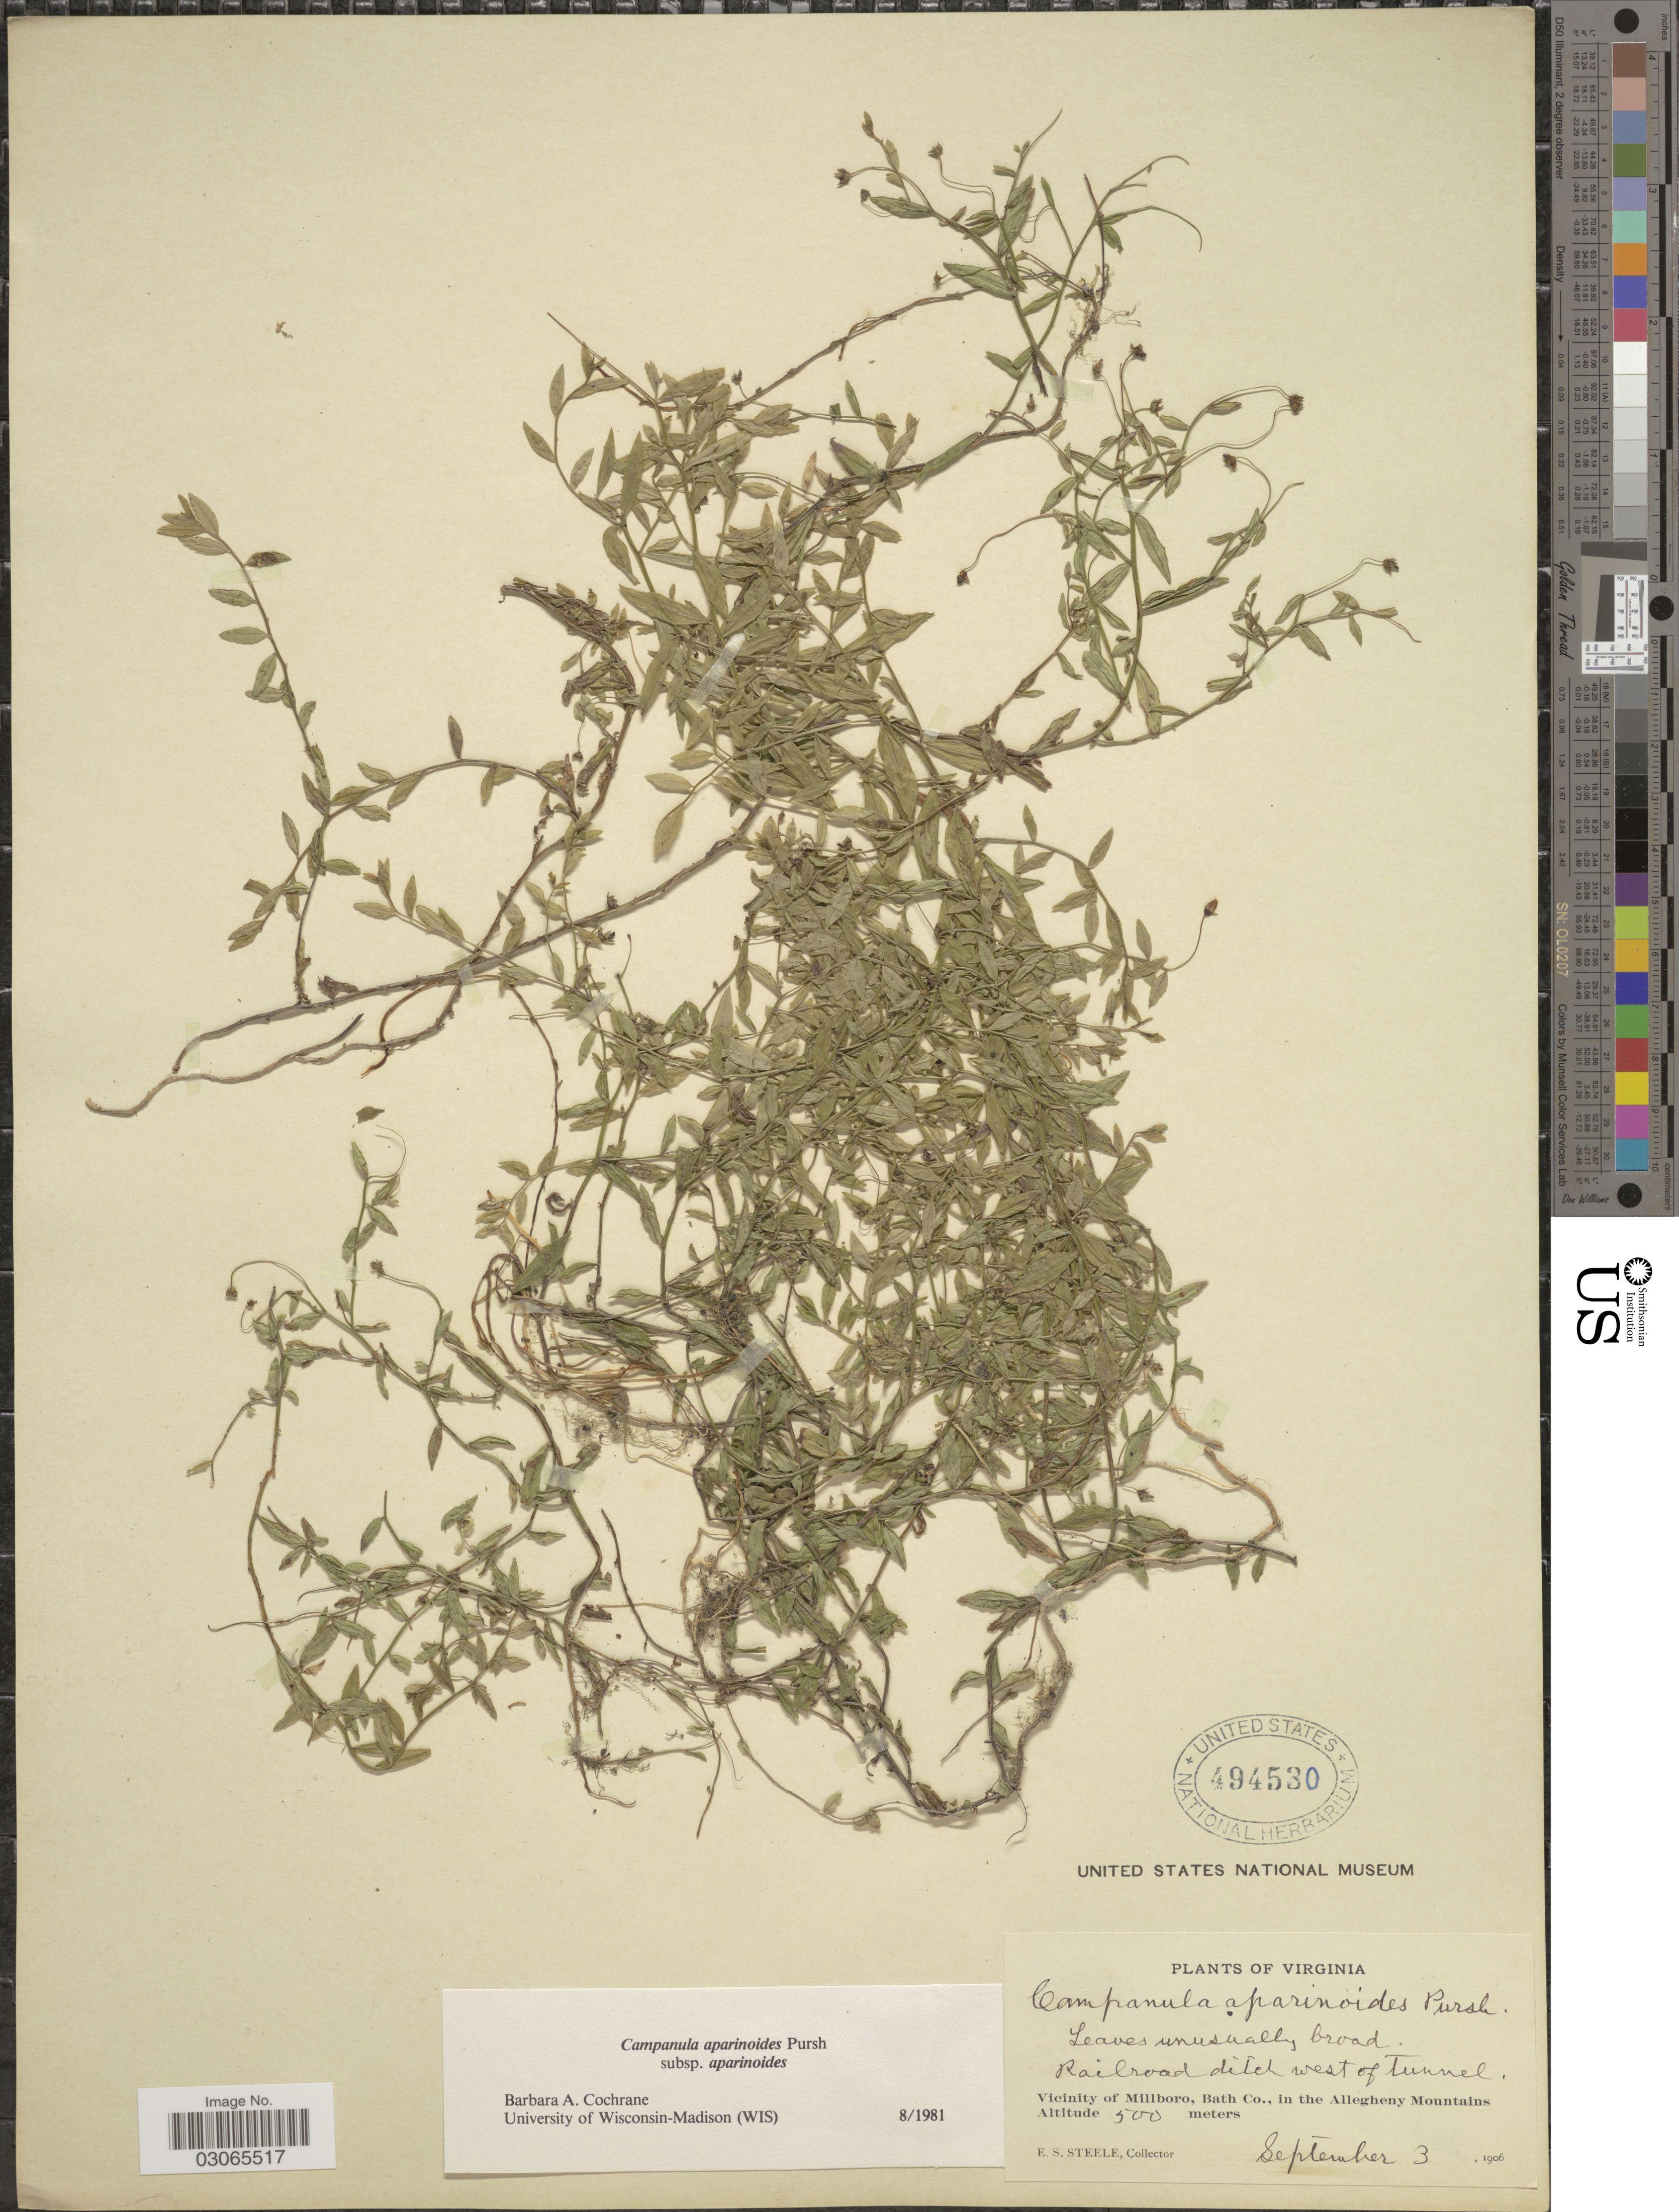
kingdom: Plantae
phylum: Tracheophyta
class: Magnoliopsida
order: Asterales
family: Campanulaceae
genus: Campanula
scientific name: Campanula aparinoides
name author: Pursh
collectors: E. Steele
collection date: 1906-09-03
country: United States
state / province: Virginia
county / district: Bath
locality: Railroad ditch west of Tunnel. Vicinity of Millboro, Bath Co., in the Allegheny Mountains.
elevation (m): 500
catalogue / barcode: US 494530